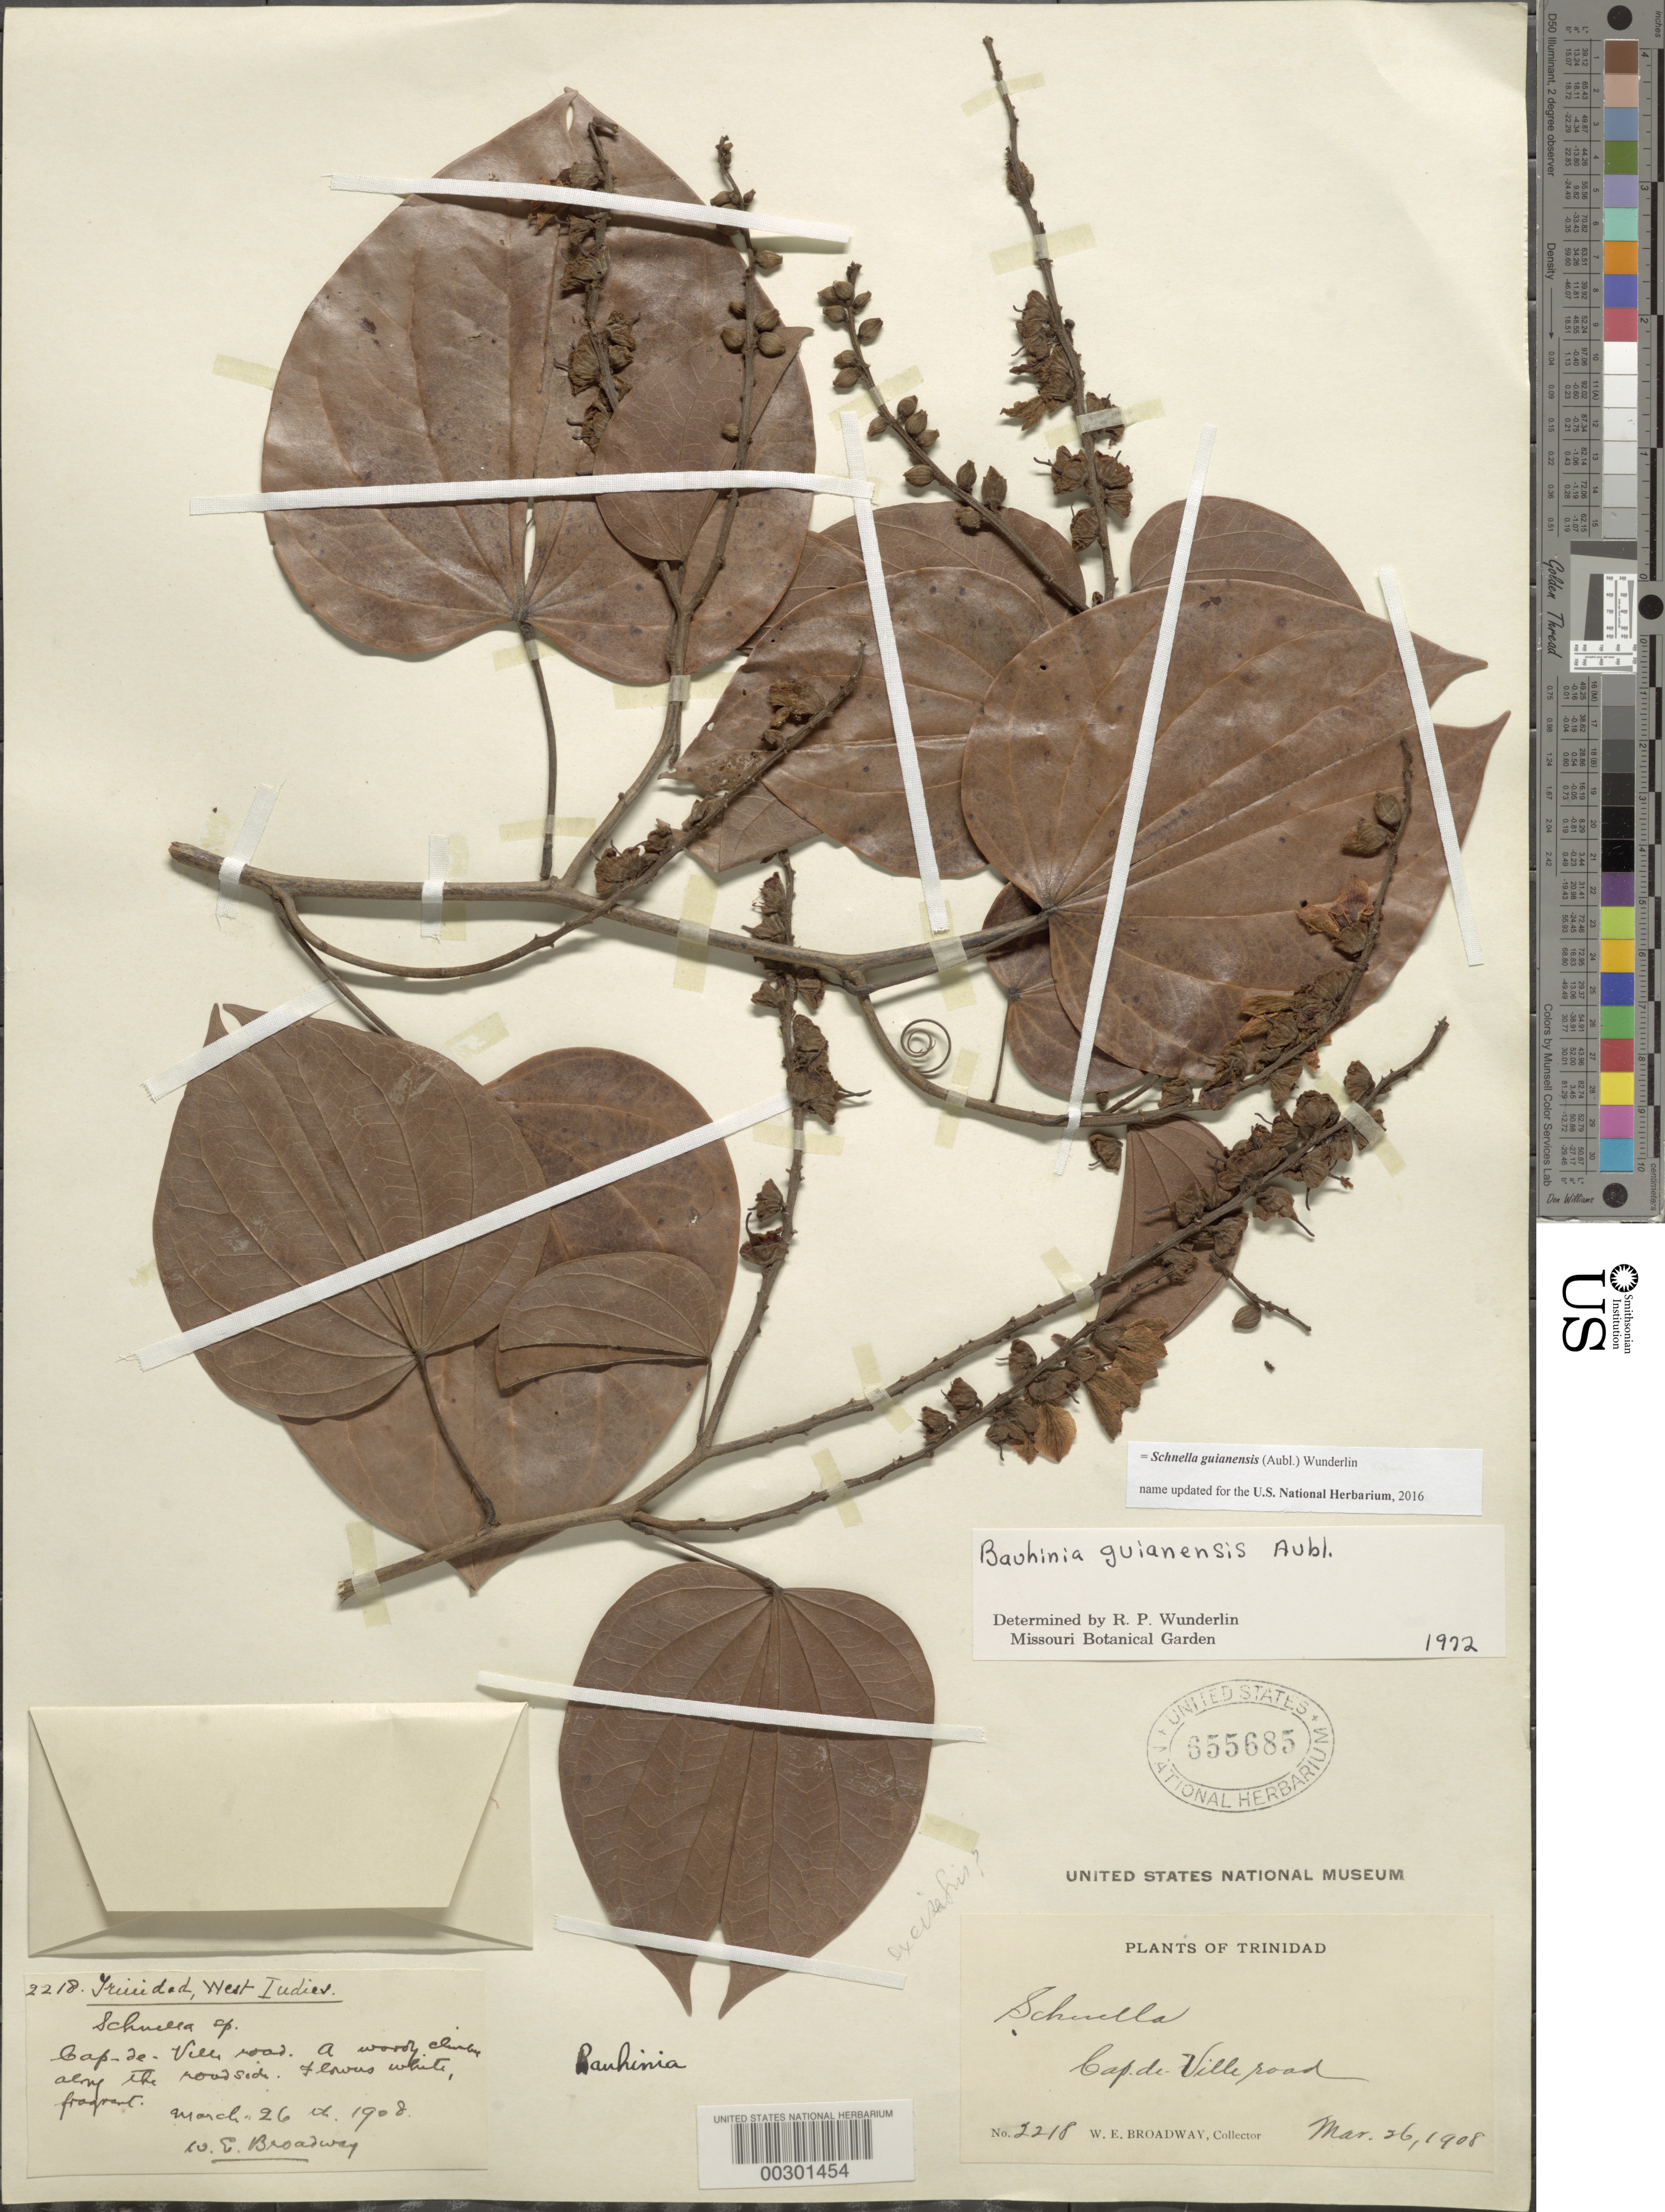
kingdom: Plantae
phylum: Tracheophyta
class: Magnoliopsida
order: Fabales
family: Fabaceae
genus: Schnella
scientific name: Schnella guianensis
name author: (Aubl.) Wunderlin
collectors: W. E. Broadway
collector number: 2218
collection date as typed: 26 Mar 1908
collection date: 1908-03-26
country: Trinidad and Tobago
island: Trinidad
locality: Cap-de-ville road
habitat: Roadside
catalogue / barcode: US 655685